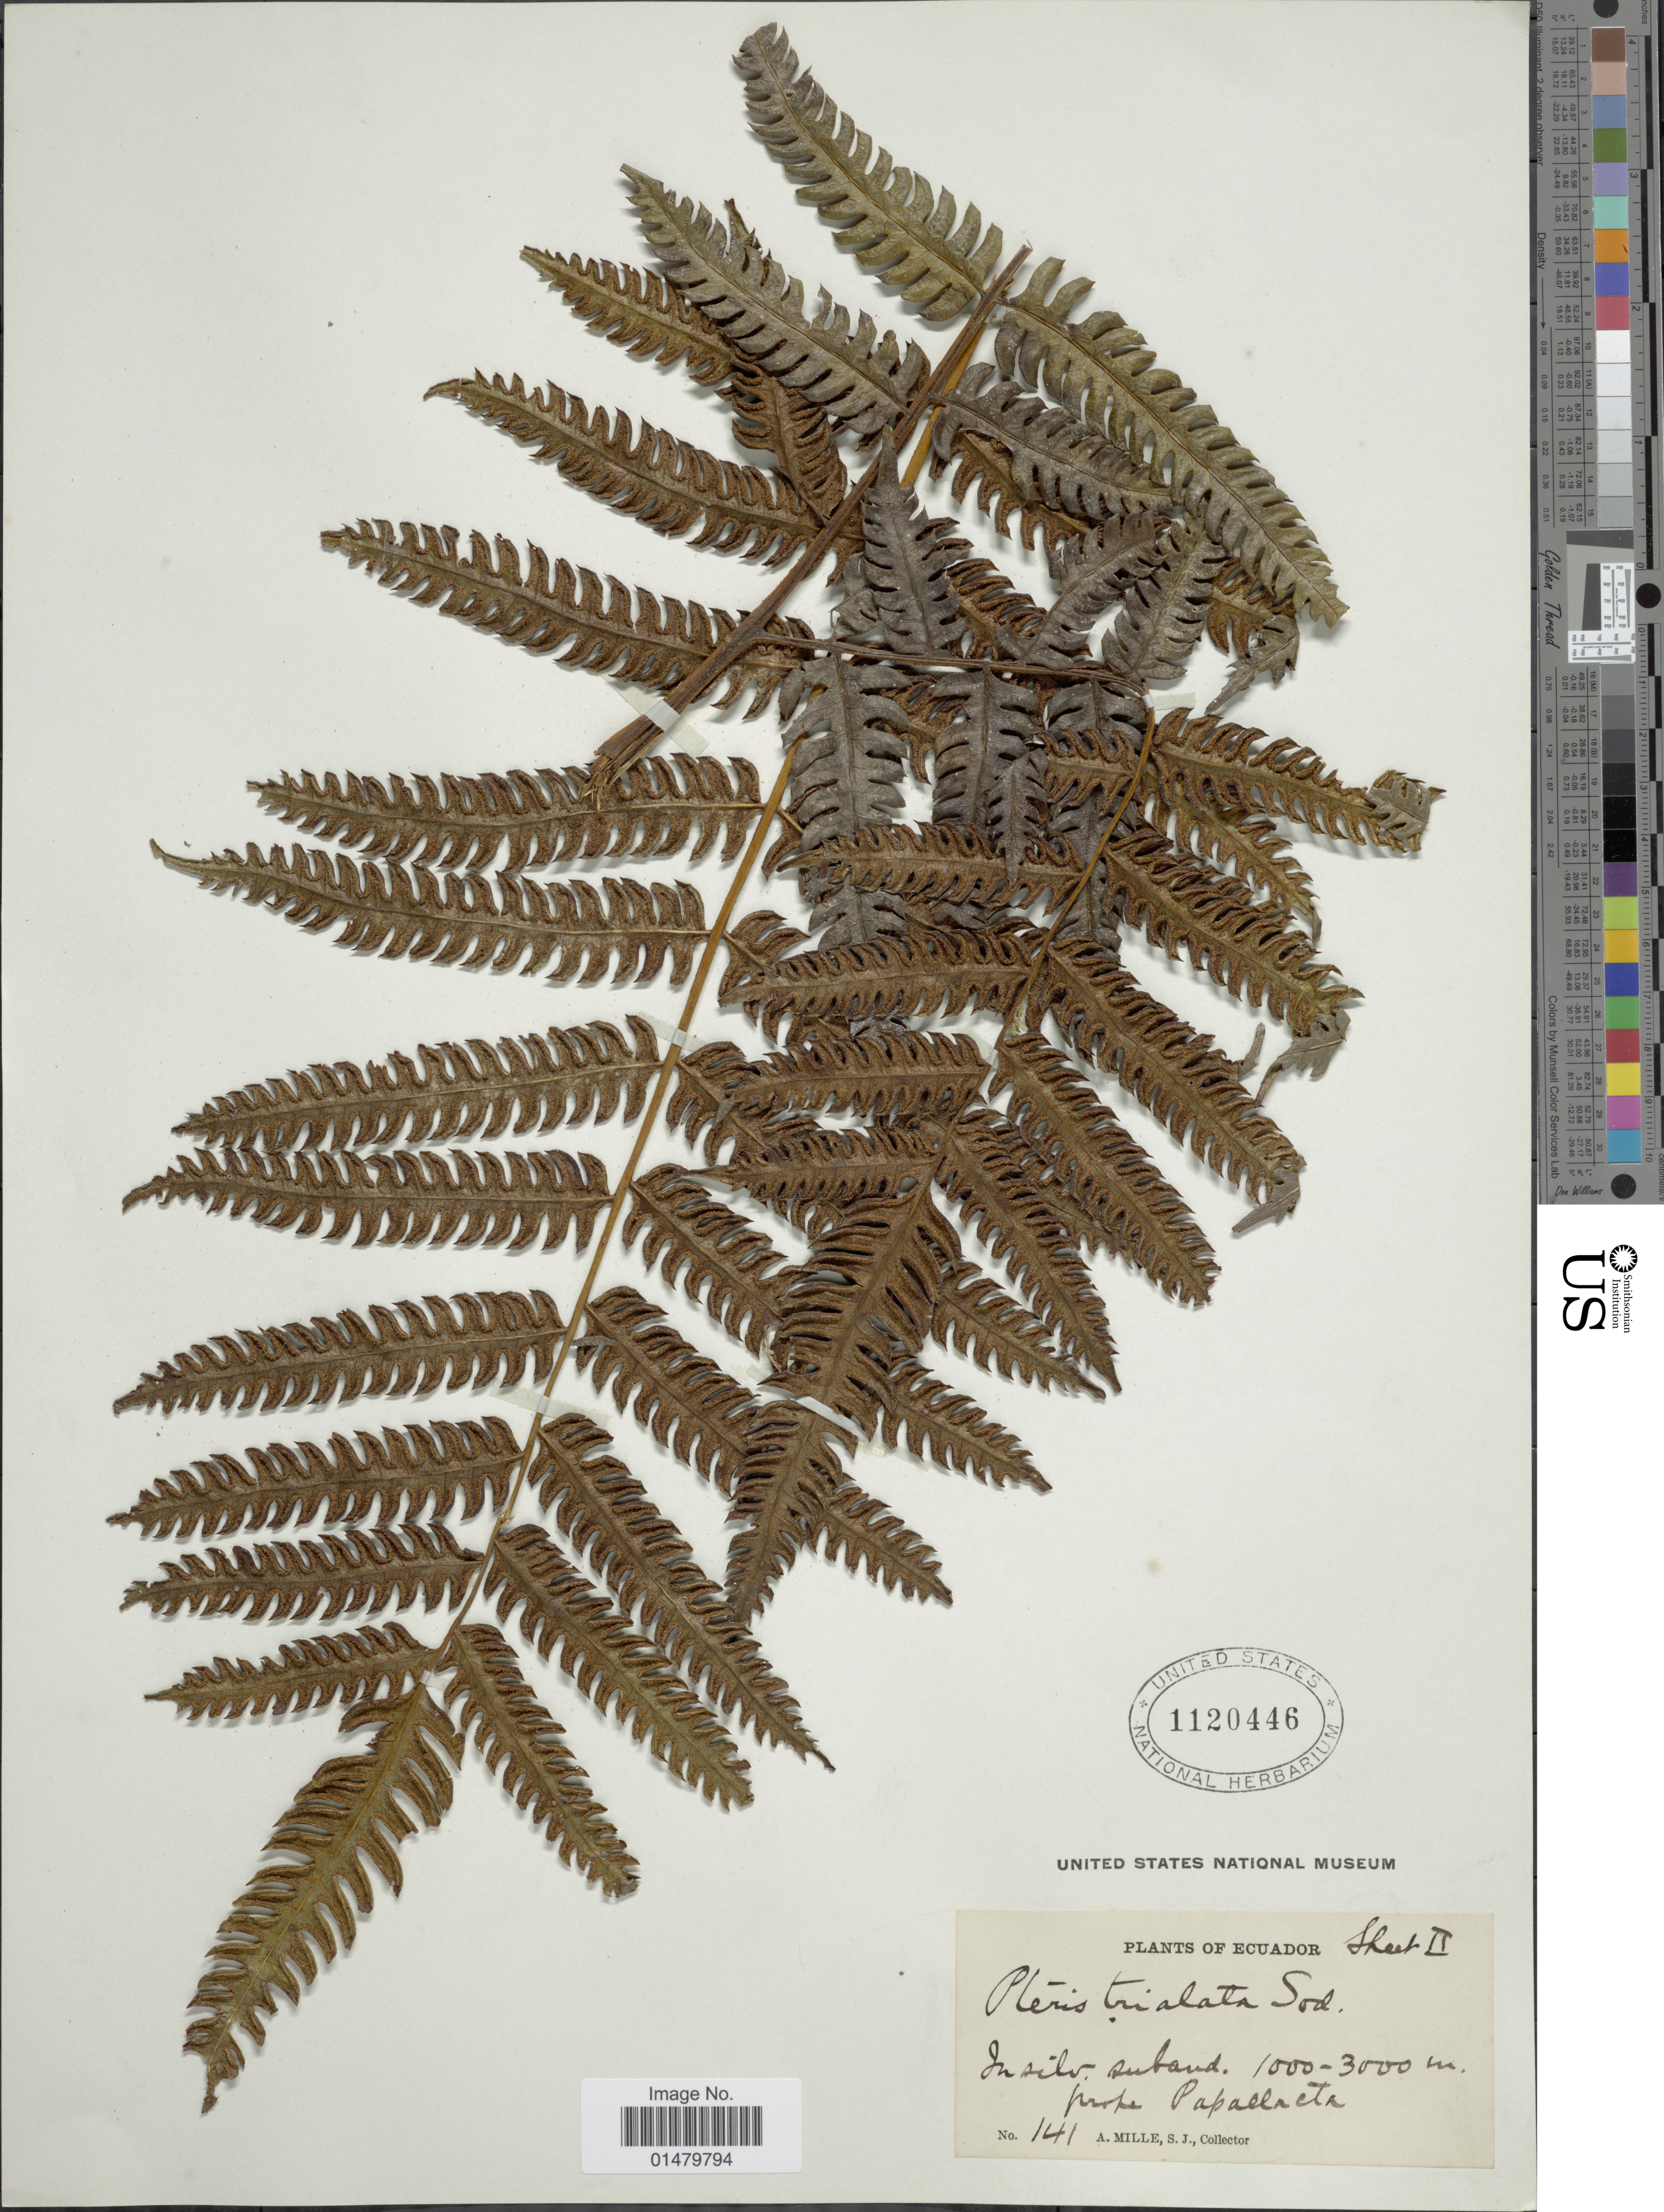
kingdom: Plantae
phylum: Tracheophyta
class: Polypodiopsida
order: Polypodiales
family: Pteridaceae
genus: Pteris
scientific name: Pteris podophylla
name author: Sw.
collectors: S. J. A. Mille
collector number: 141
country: Ecuador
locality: Prope Papallacta.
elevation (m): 1000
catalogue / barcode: US 1120446